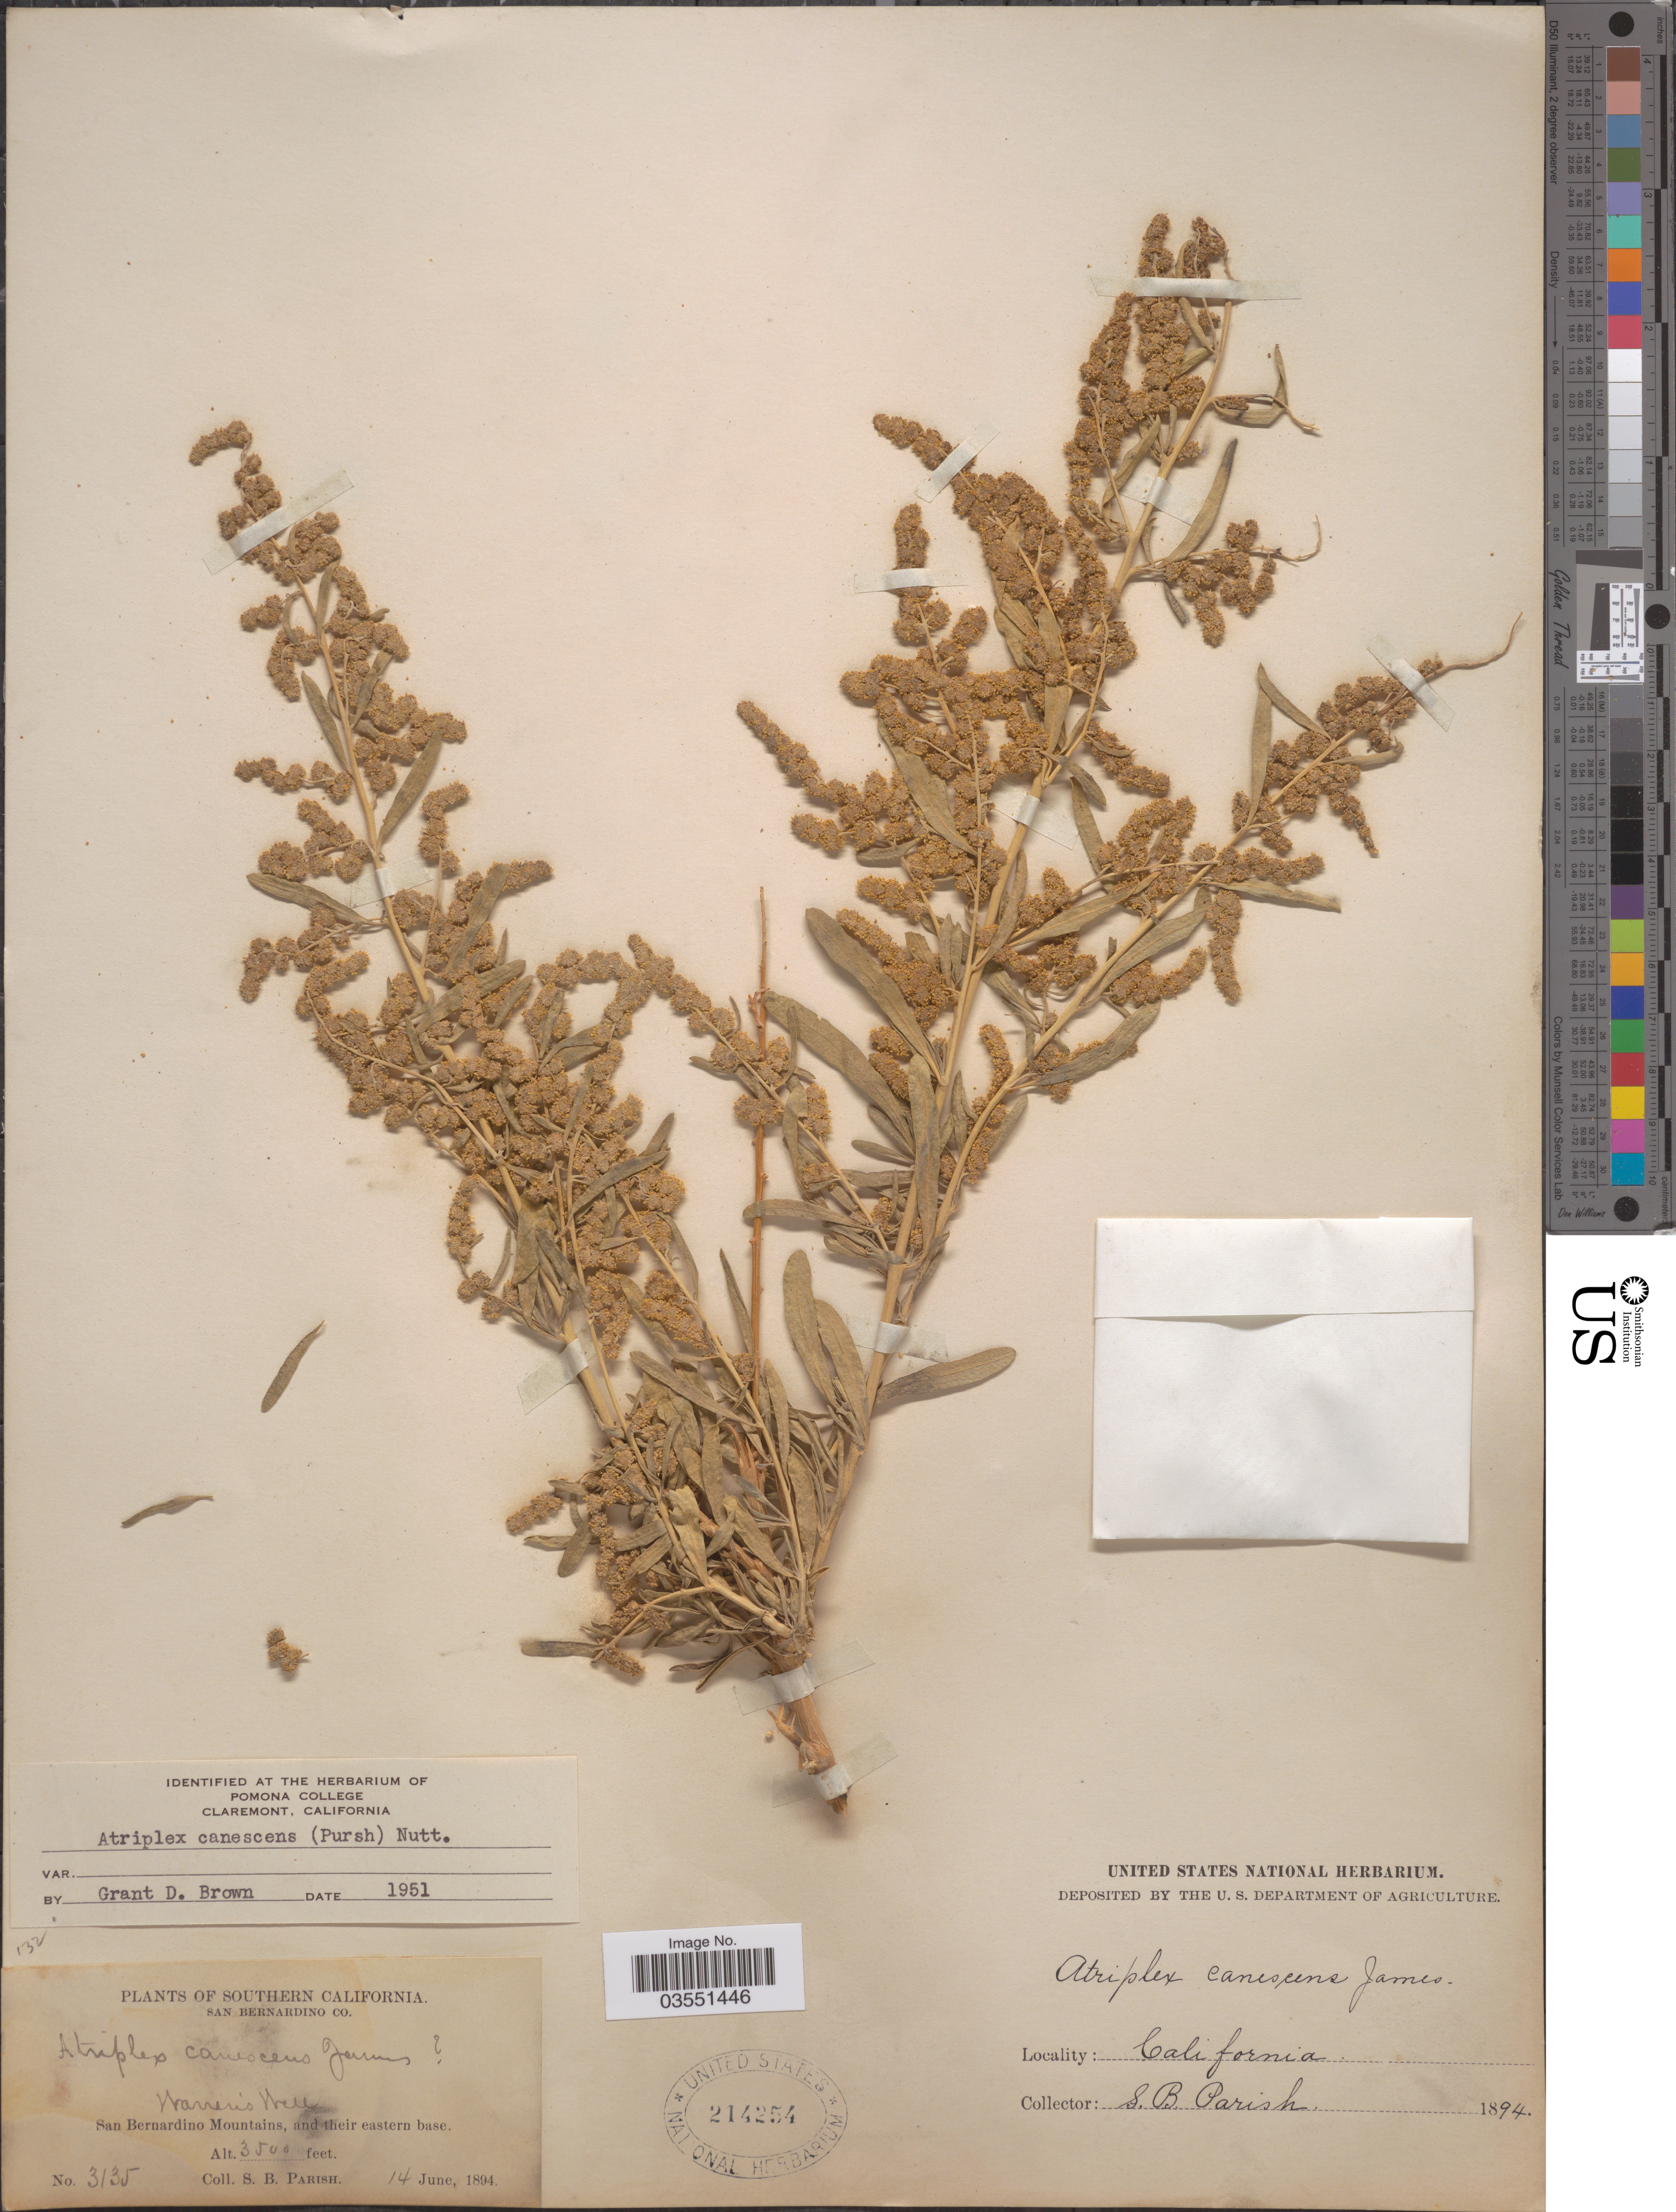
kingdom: Plantae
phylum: Tracheophyta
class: Magnoliopsida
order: Caryophyllales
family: Amaranthaceae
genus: Atriplex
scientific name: Atriplex canescens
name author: (Pursh) Nutt.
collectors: S. B. Parish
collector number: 3135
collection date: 1894-06-14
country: United States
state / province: California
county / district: San Bernardino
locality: Southern California. Warren's Well. San Bernardino Mountains, and their eastern base.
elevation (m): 1067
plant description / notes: Corrected "Warreris Well" to "Warren's Well." Removed "San Bernardino Co." from Precise Locality field and added to County field.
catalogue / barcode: US 214254